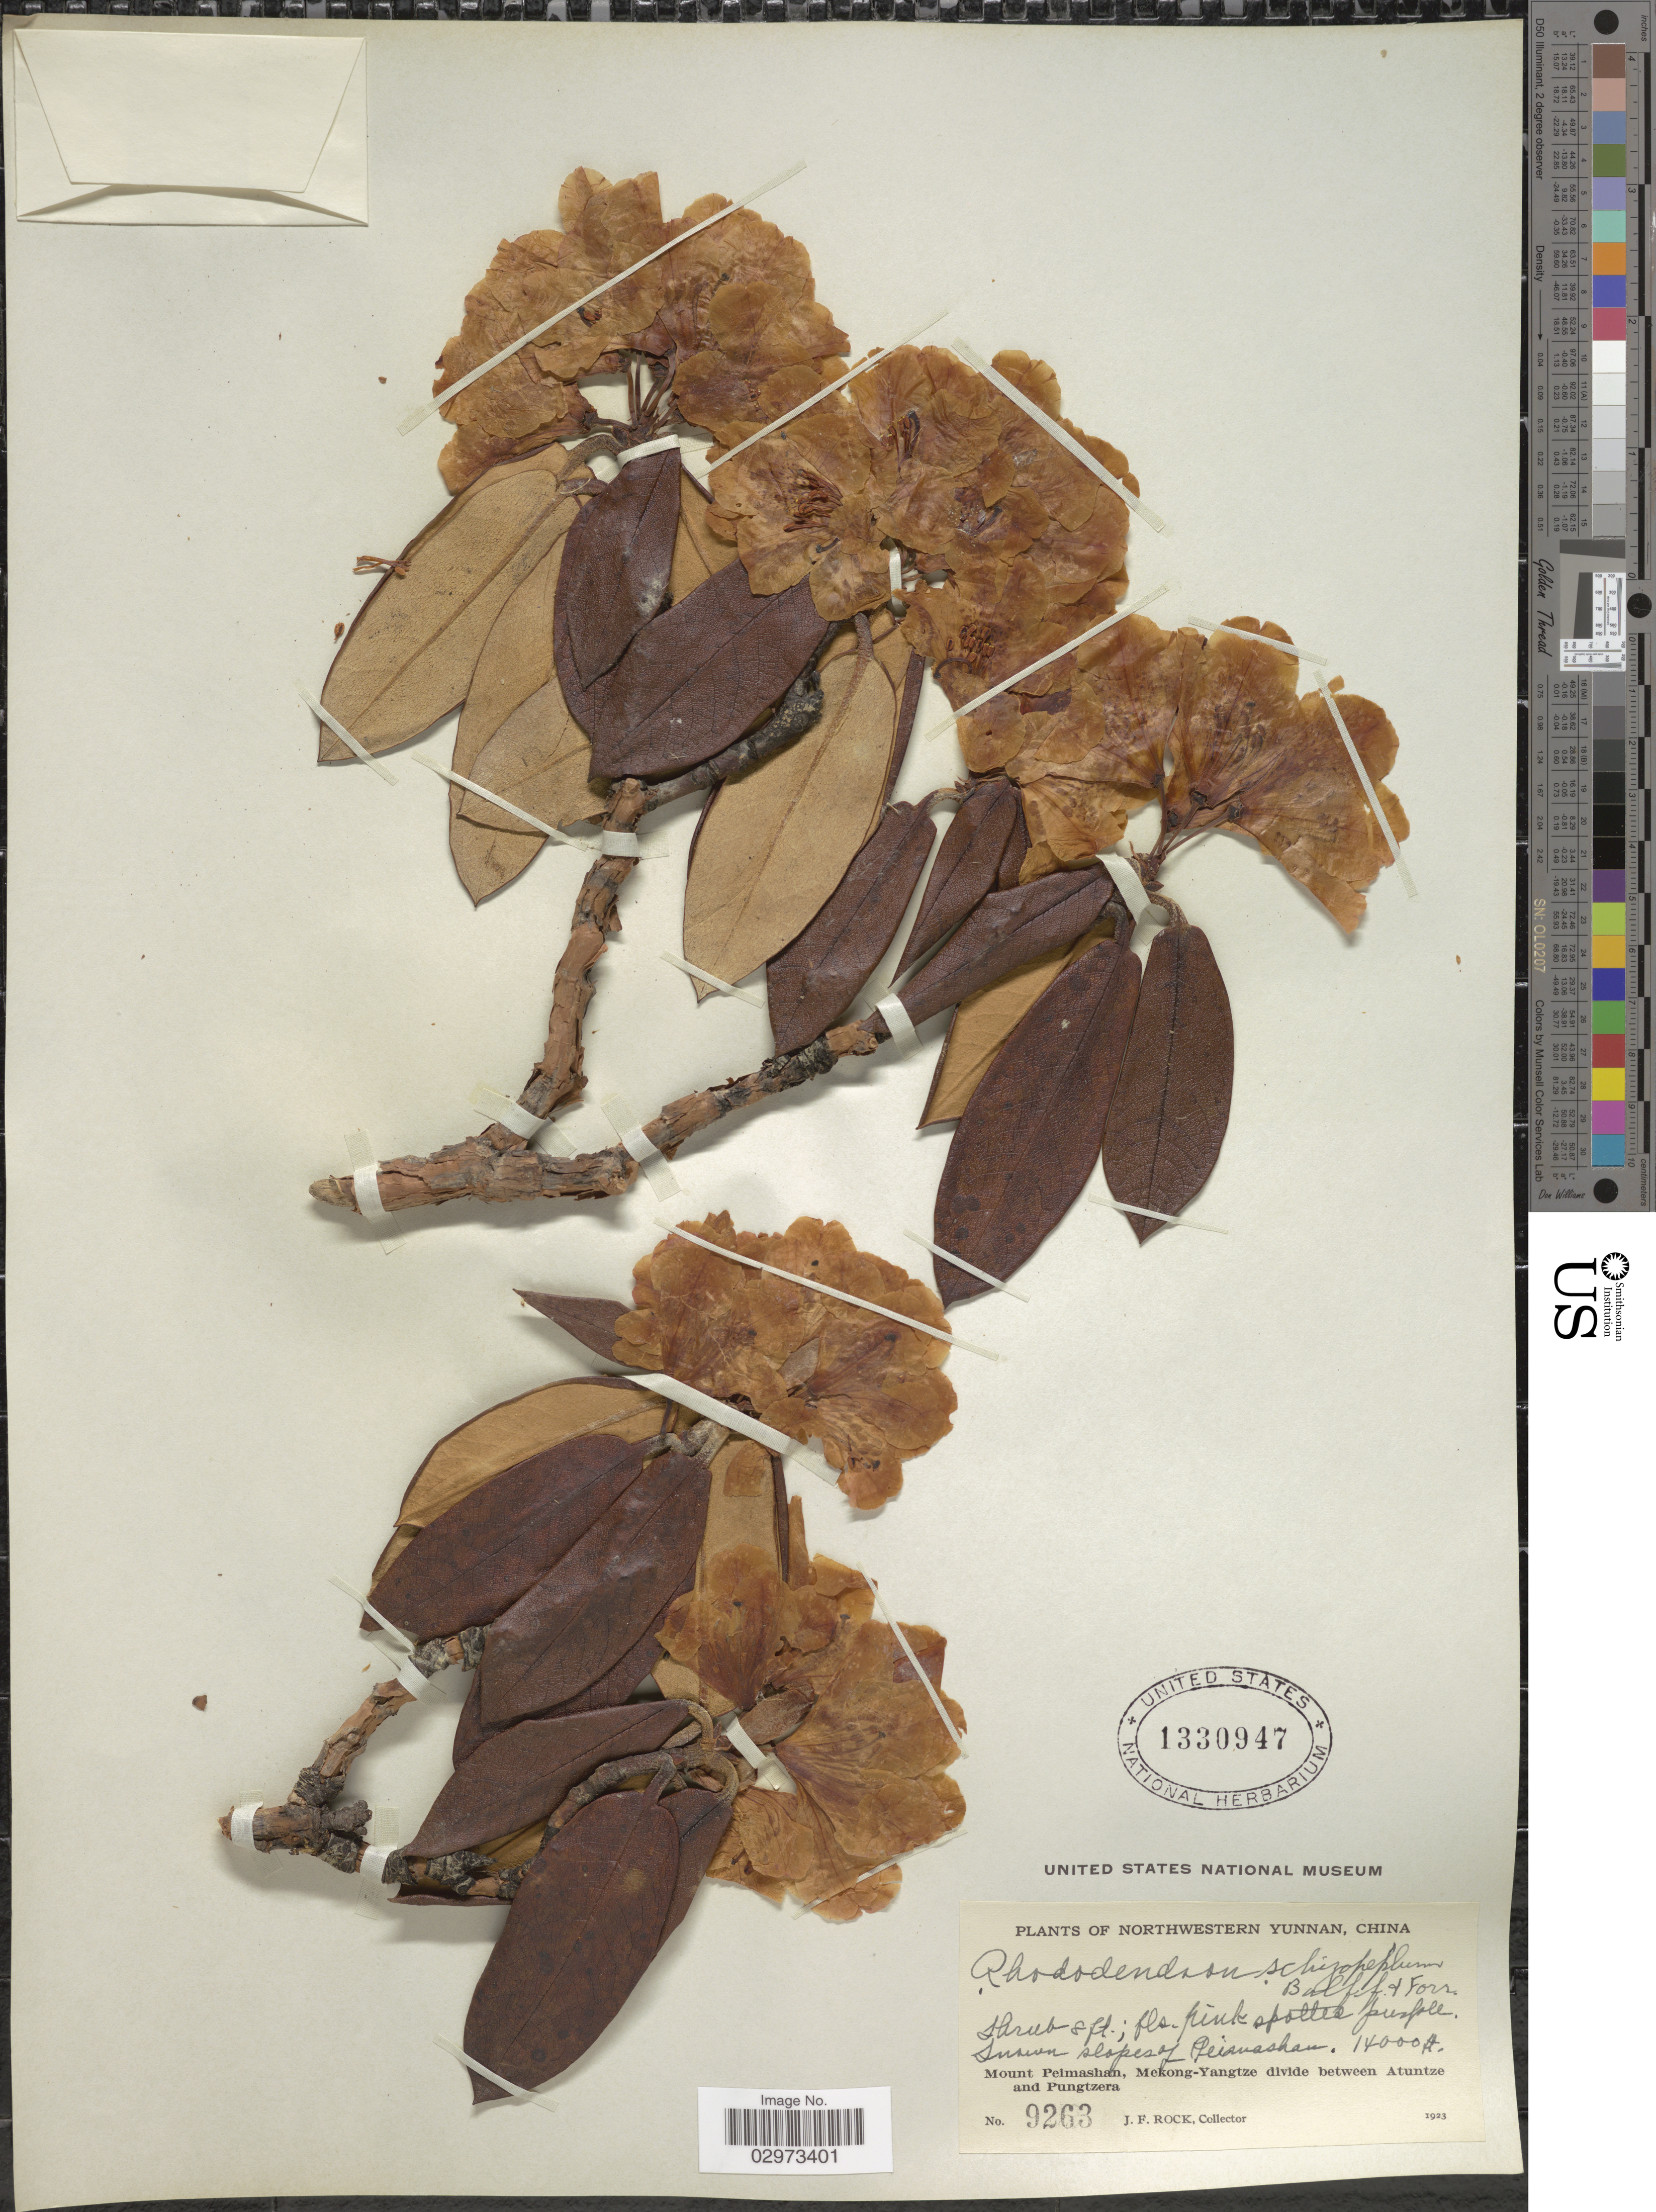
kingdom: Plantae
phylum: Tracheophyta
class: Magnoliopsida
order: Ericales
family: Ericaceae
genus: Rhododendron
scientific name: Rhododendron schizopeplum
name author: Balf. f. & Forrest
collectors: J. Rock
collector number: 9263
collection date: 1923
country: China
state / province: Yunnan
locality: Northwestern Yunnan. Southern slopes of Peimashan. Mount Peimashan, Mekong-Yangtze divide between Atuntze and Pungtzera.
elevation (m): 4267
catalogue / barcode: US 1330947